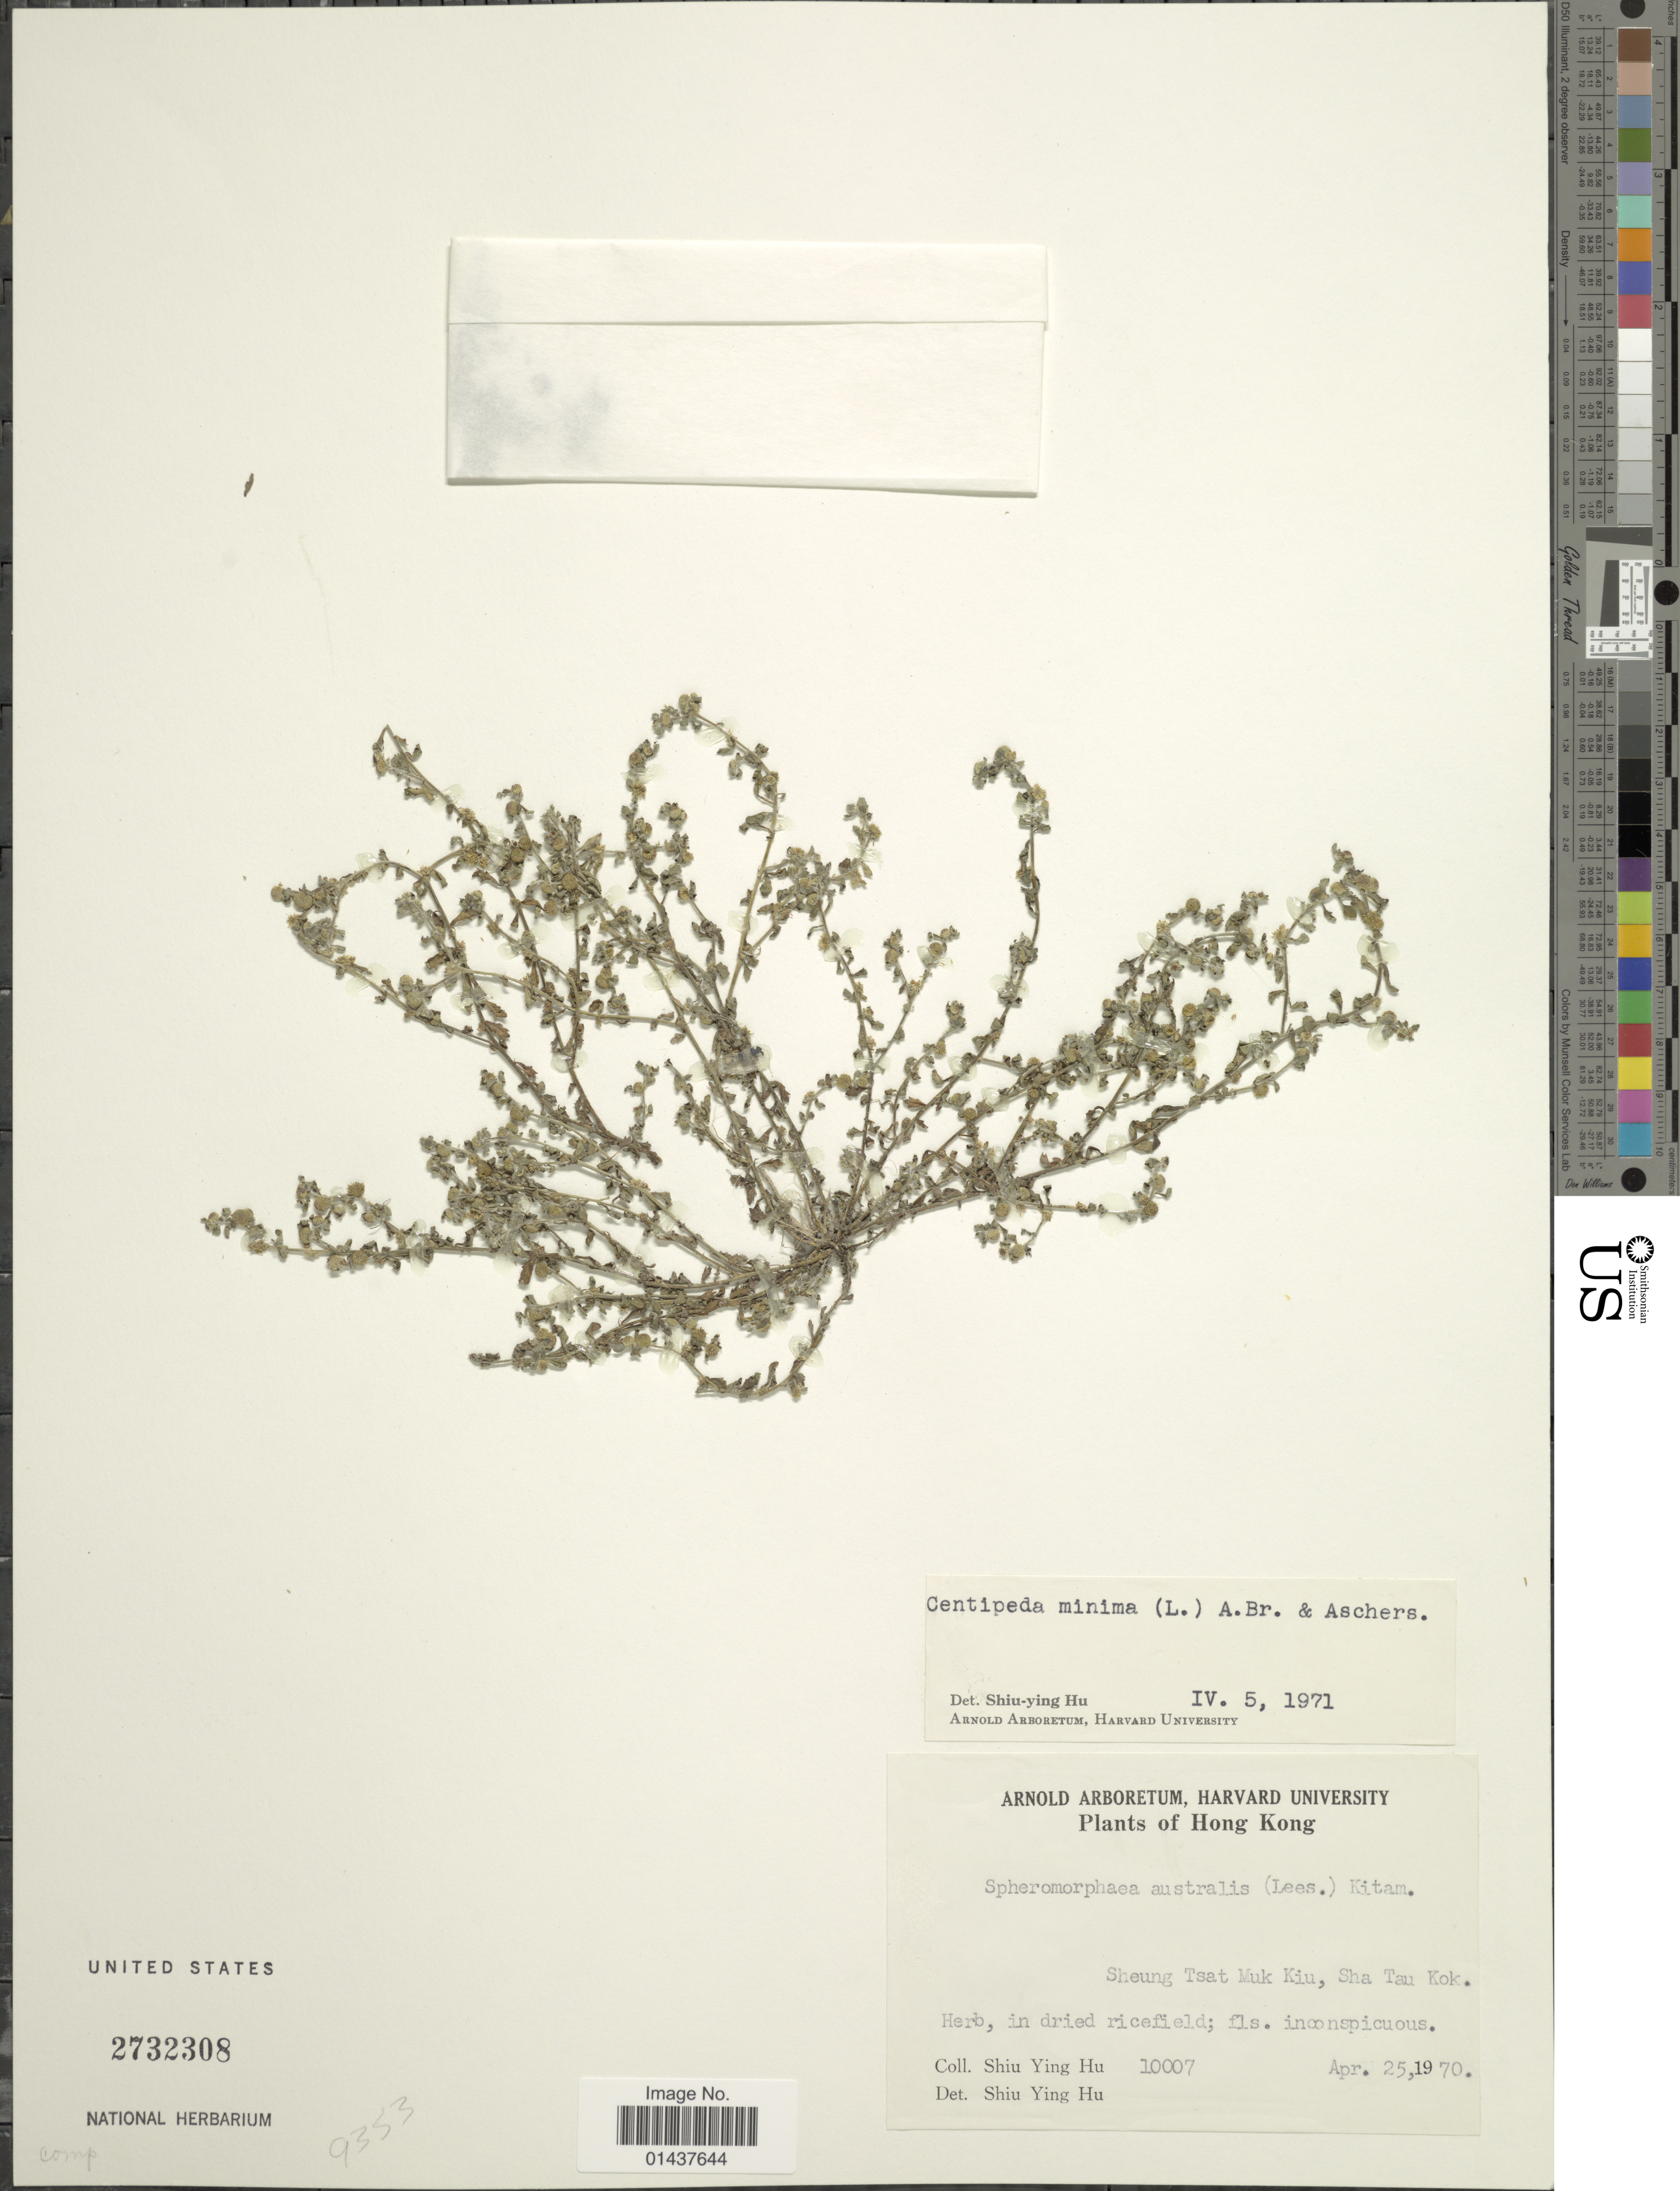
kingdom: Plantae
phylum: Tracheophyta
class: Magnoliopsida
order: Asterales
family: Asteraceae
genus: Centipeda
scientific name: Centipeda minima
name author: (L.) A. Braun & Asch.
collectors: S. Y. Hu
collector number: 10007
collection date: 1970-04-25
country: China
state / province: Hong Kong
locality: Sheung Tsat Muk Kiu, Sha Tau KOk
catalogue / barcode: US 2732308